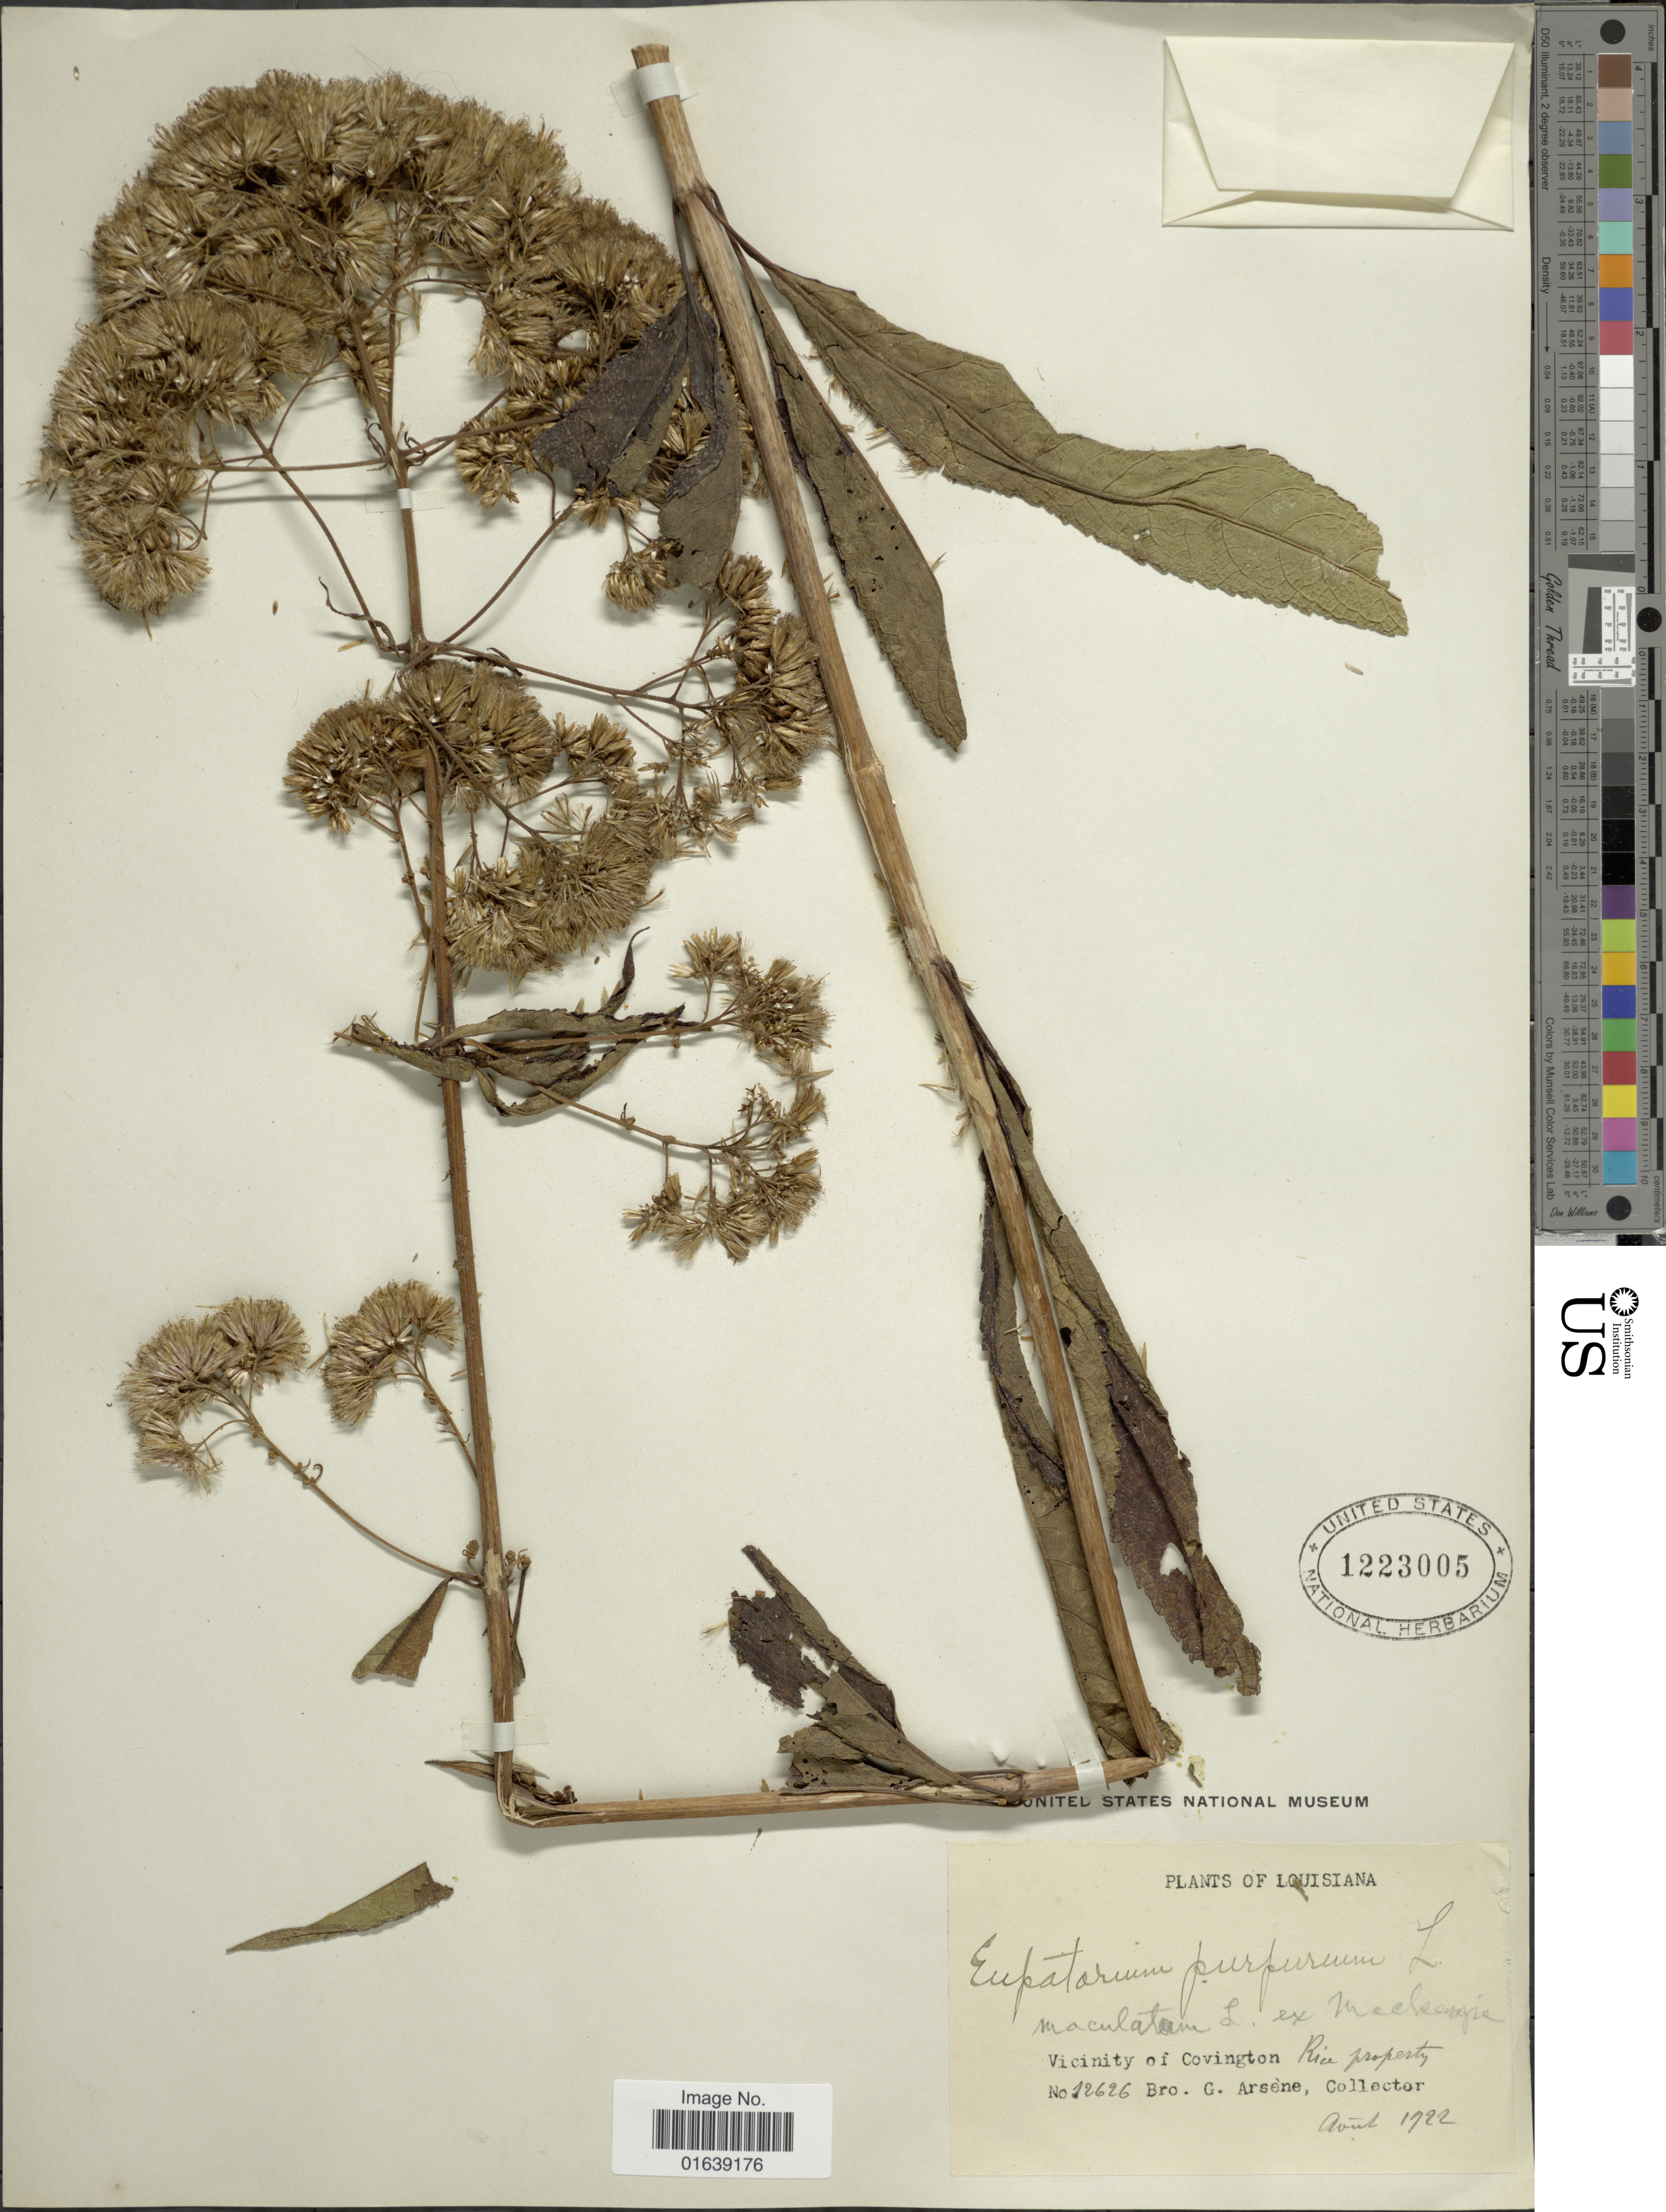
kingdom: Plantae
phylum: Tracheophyta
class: Magnoliopsida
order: Asterales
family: Asteraceae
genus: Eupatorium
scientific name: Eupatorium fistulosum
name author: Barratt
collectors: Bro. G. Arsène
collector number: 12626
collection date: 1922-08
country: United States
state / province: Louisiana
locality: Vicinity of Covington. Rice property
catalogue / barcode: US 1223005